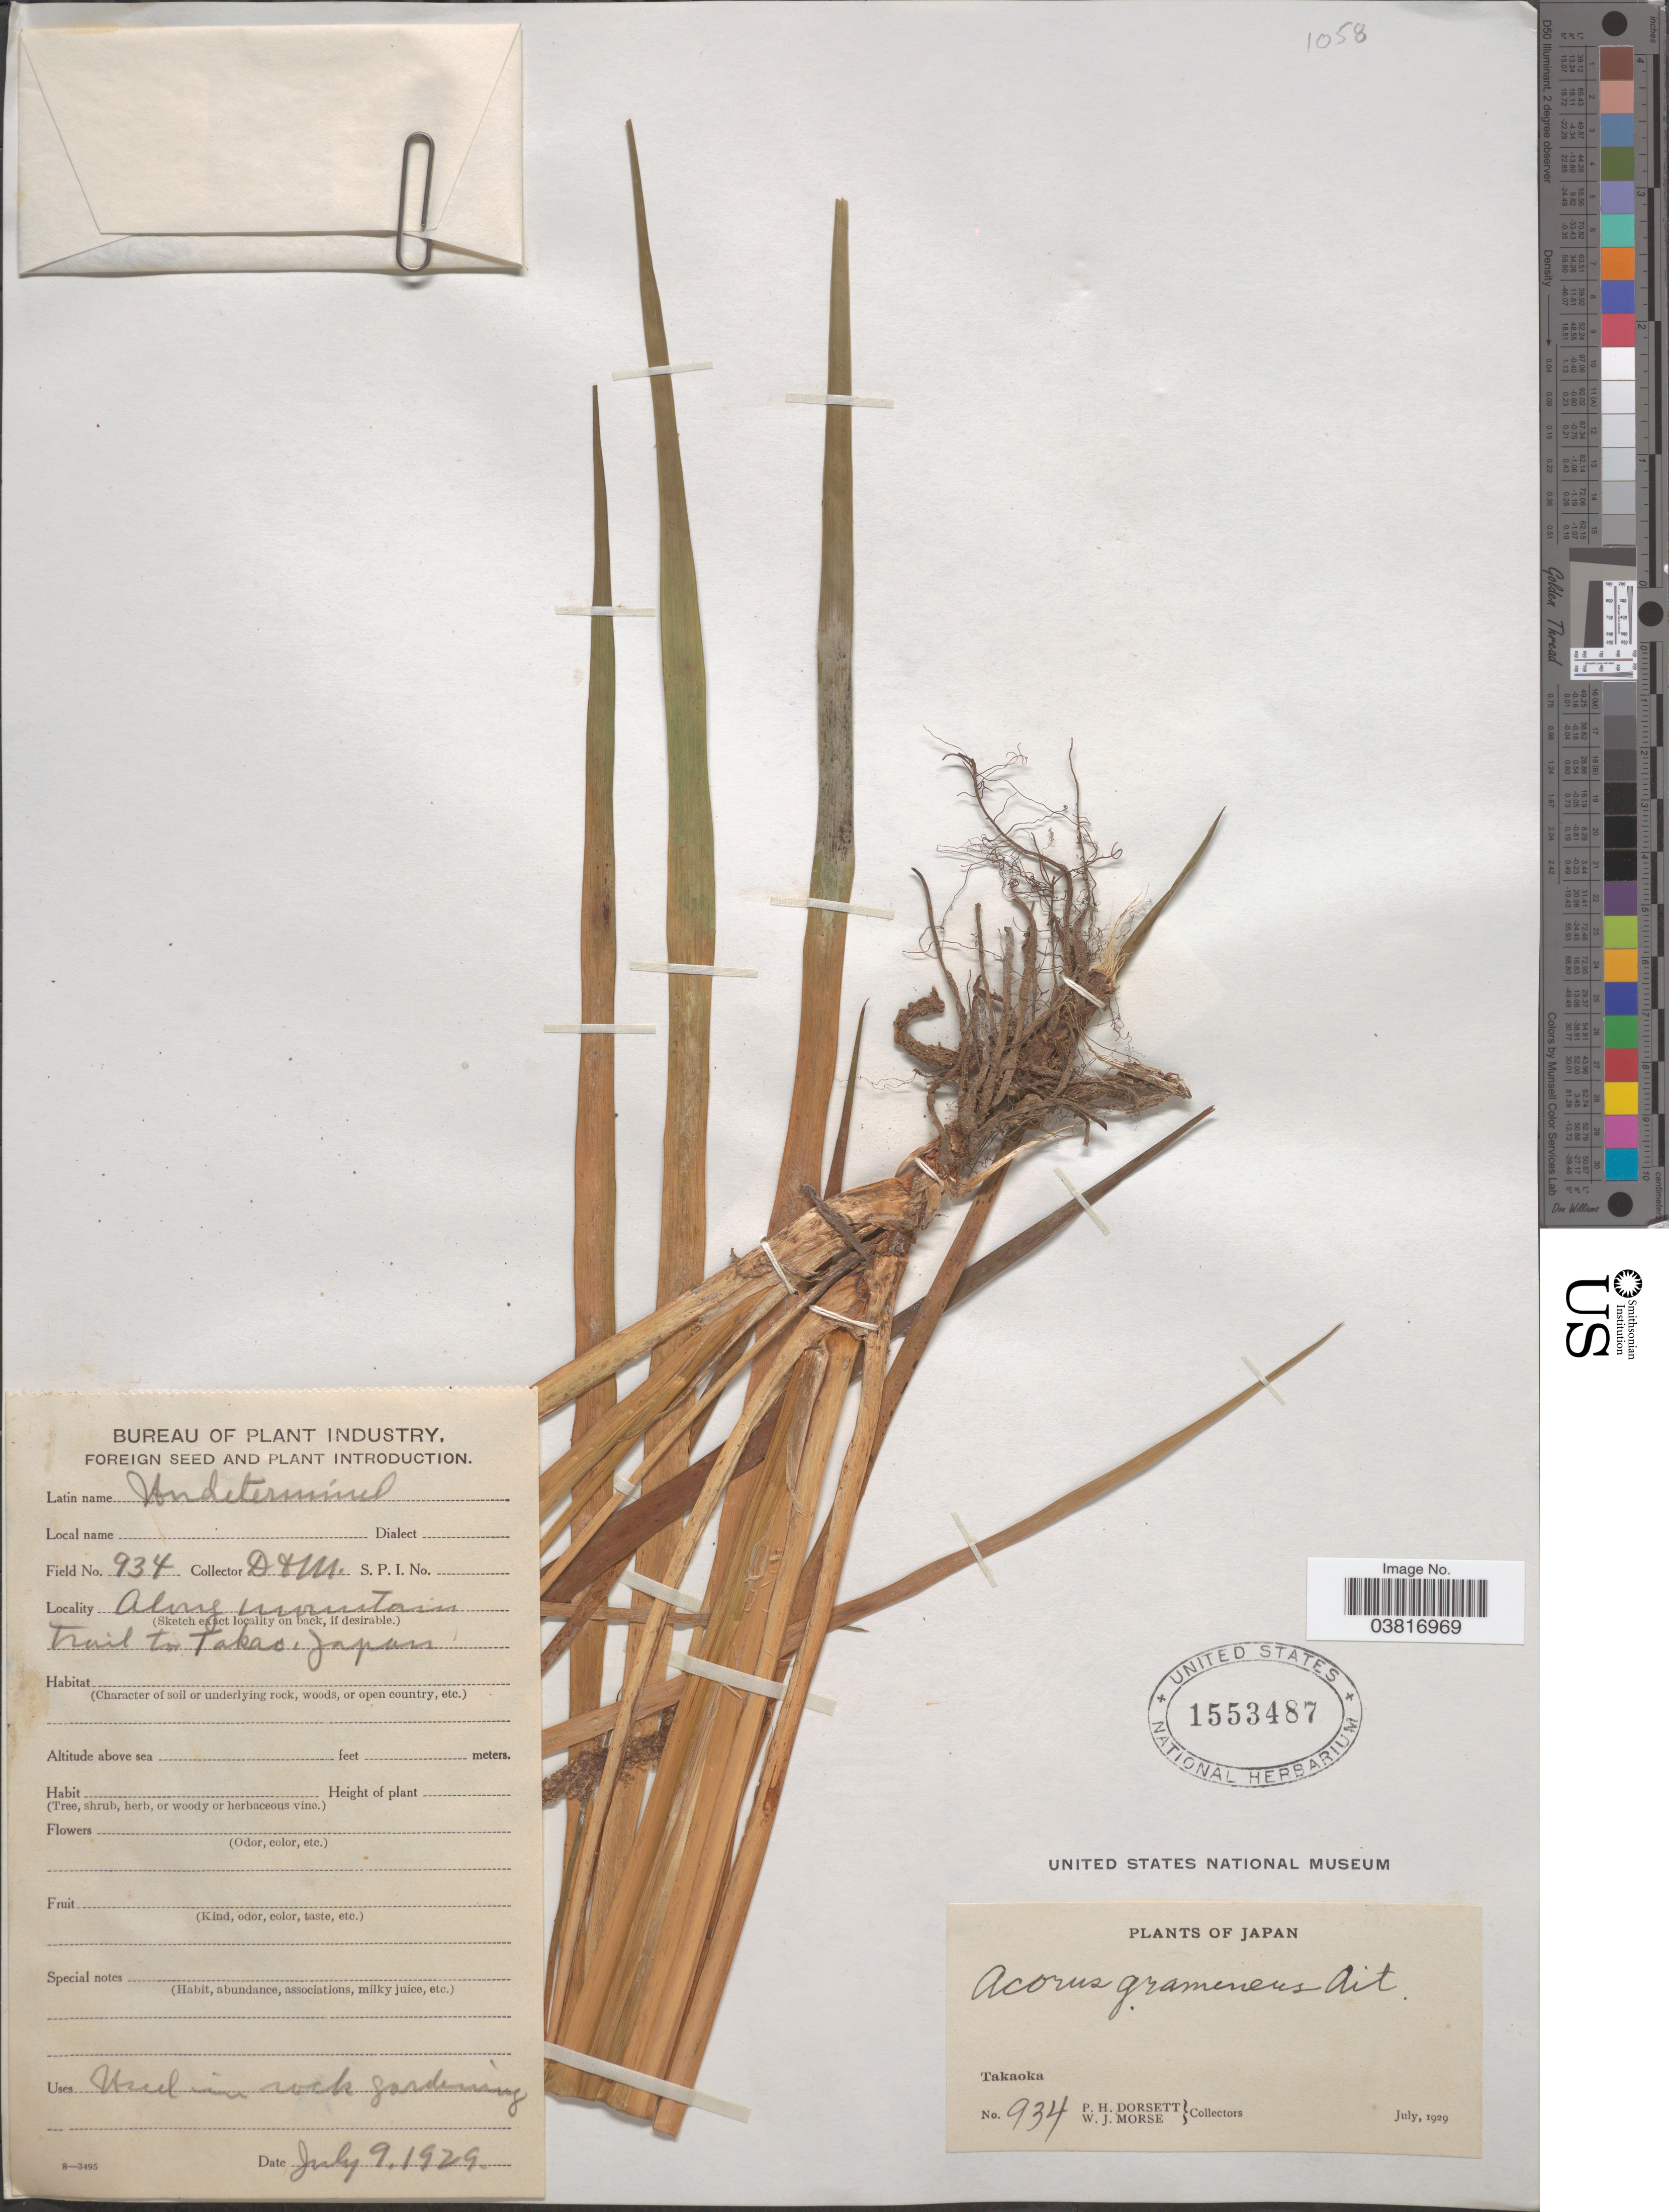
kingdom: Plantae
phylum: Tracheophyta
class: Liliopsida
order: Acorales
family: Acoraceae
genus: Acorus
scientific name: Acorus gramineus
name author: Sol. ex Aiton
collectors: P. H. Dorsett & W. J. Morse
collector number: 934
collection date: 1929-07-09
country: Japan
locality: Along mountain. Trail to Takao. Takaoka.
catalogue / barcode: US 1553487